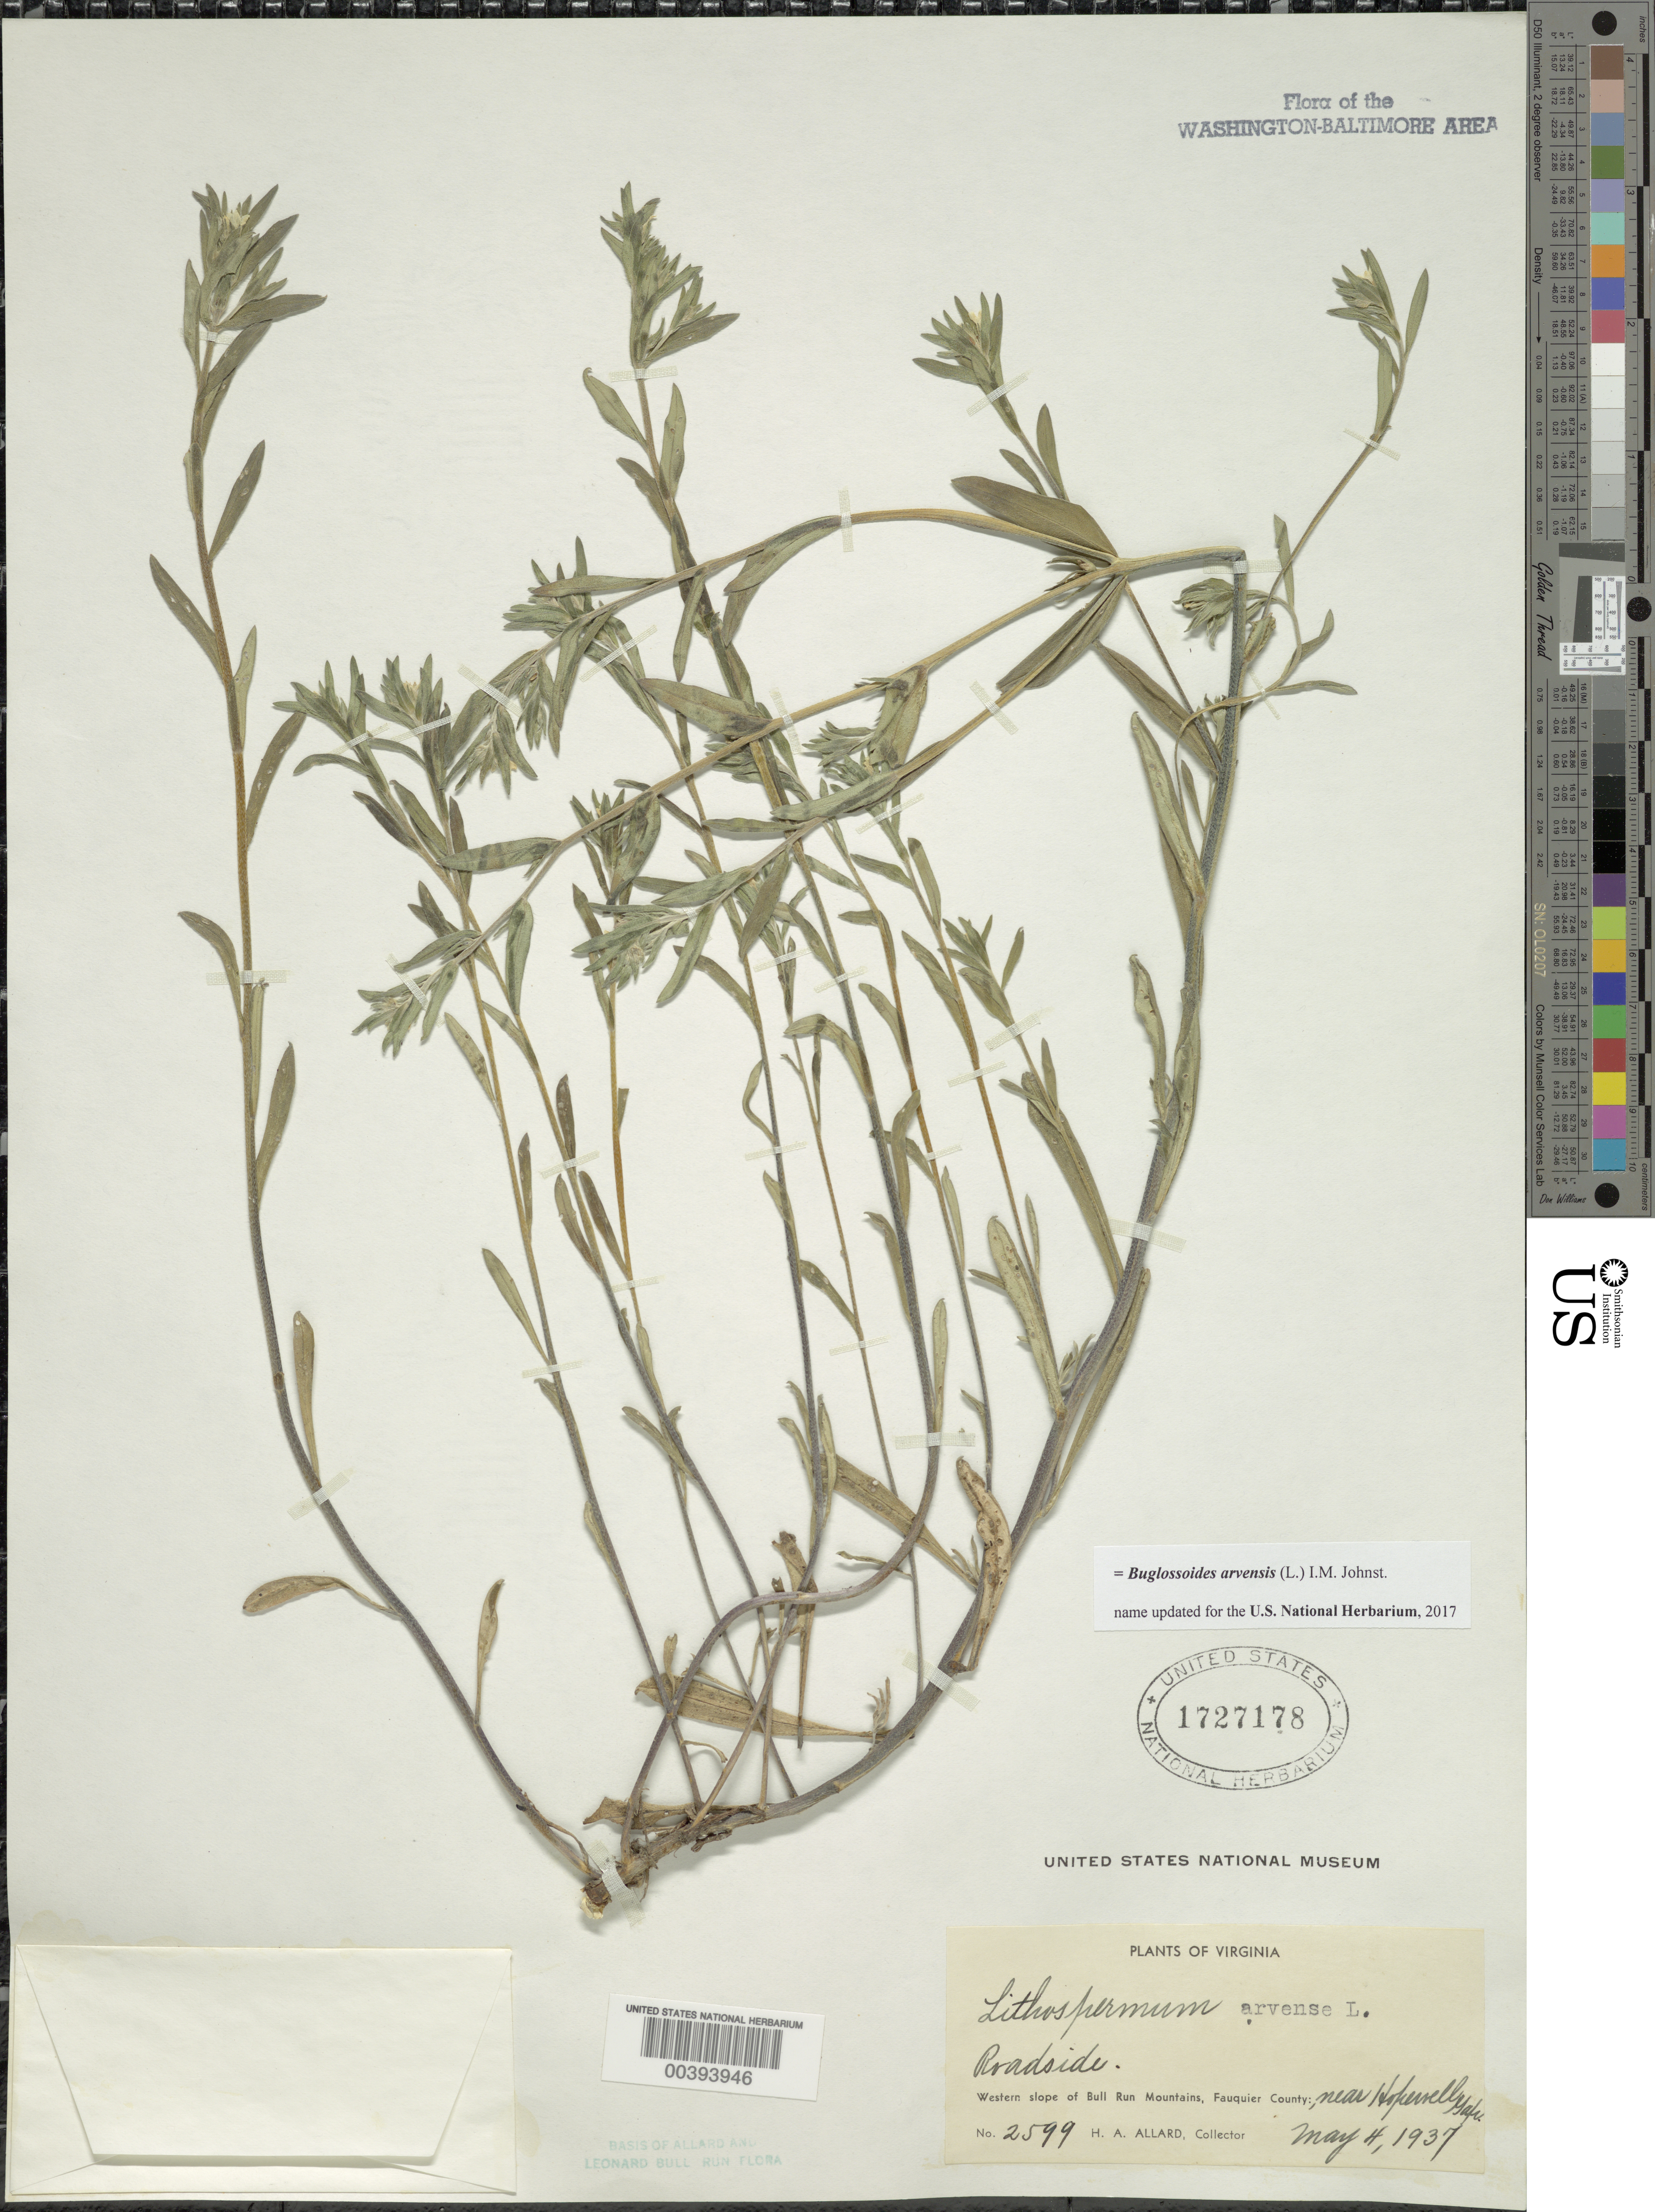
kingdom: Plantae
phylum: Tracheophyta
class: Magnoliopsida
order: Boraginales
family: Boraginaceae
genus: Buglossoides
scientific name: Buglossoides arvensis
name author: (L.) I.M. Johnst.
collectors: H. A. Allard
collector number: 2599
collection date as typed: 04 May 1937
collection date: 1937-05-04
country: United States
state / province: Virginia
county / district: Fauquier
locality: Near Hopewell Gap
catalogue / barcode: US 1727178